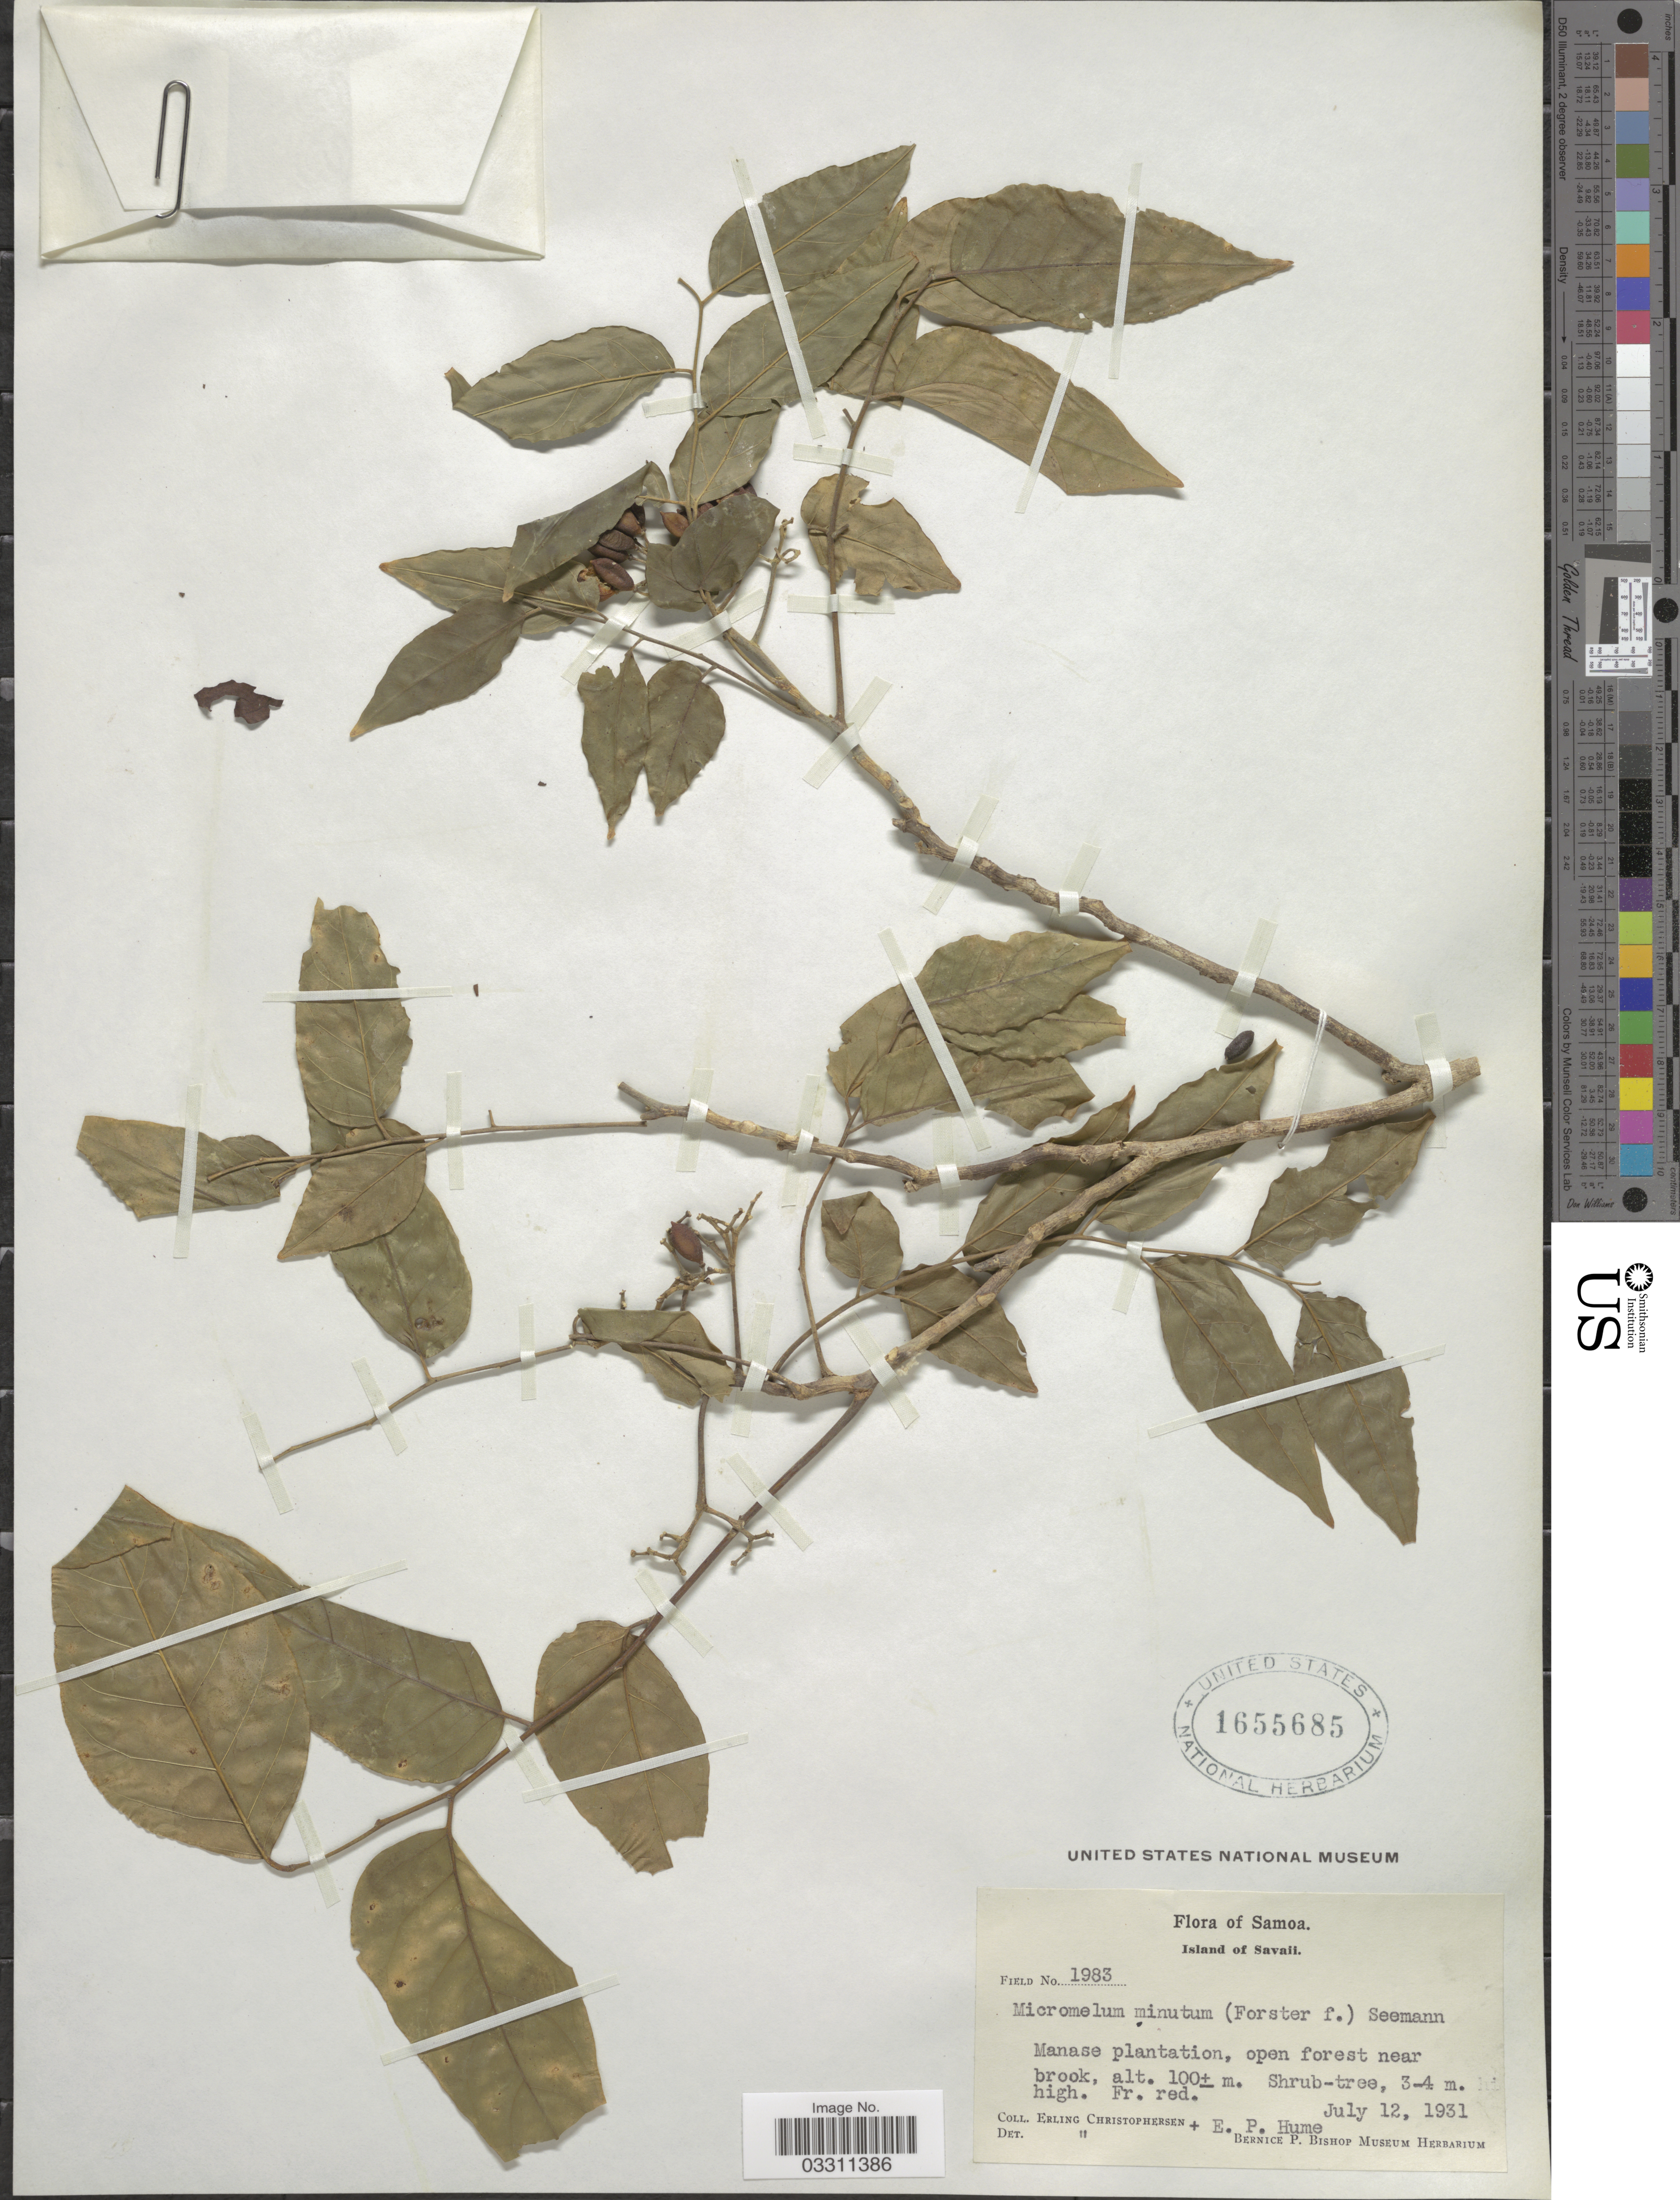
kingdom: Plantae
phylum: Tracheophyta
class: Magnoliopsida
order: Sapindales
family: Rutaceae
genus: Micromelum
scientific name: Micromelum minutum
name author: (G. Forst.) Wight & Arn.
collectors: E. Christophersen & E. P. Hume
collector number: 1983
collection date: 1931-07-12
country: Samoa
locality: Island of Savaii. Manase plantation, open forest near brook.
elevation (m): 100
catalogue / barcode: US 1655685